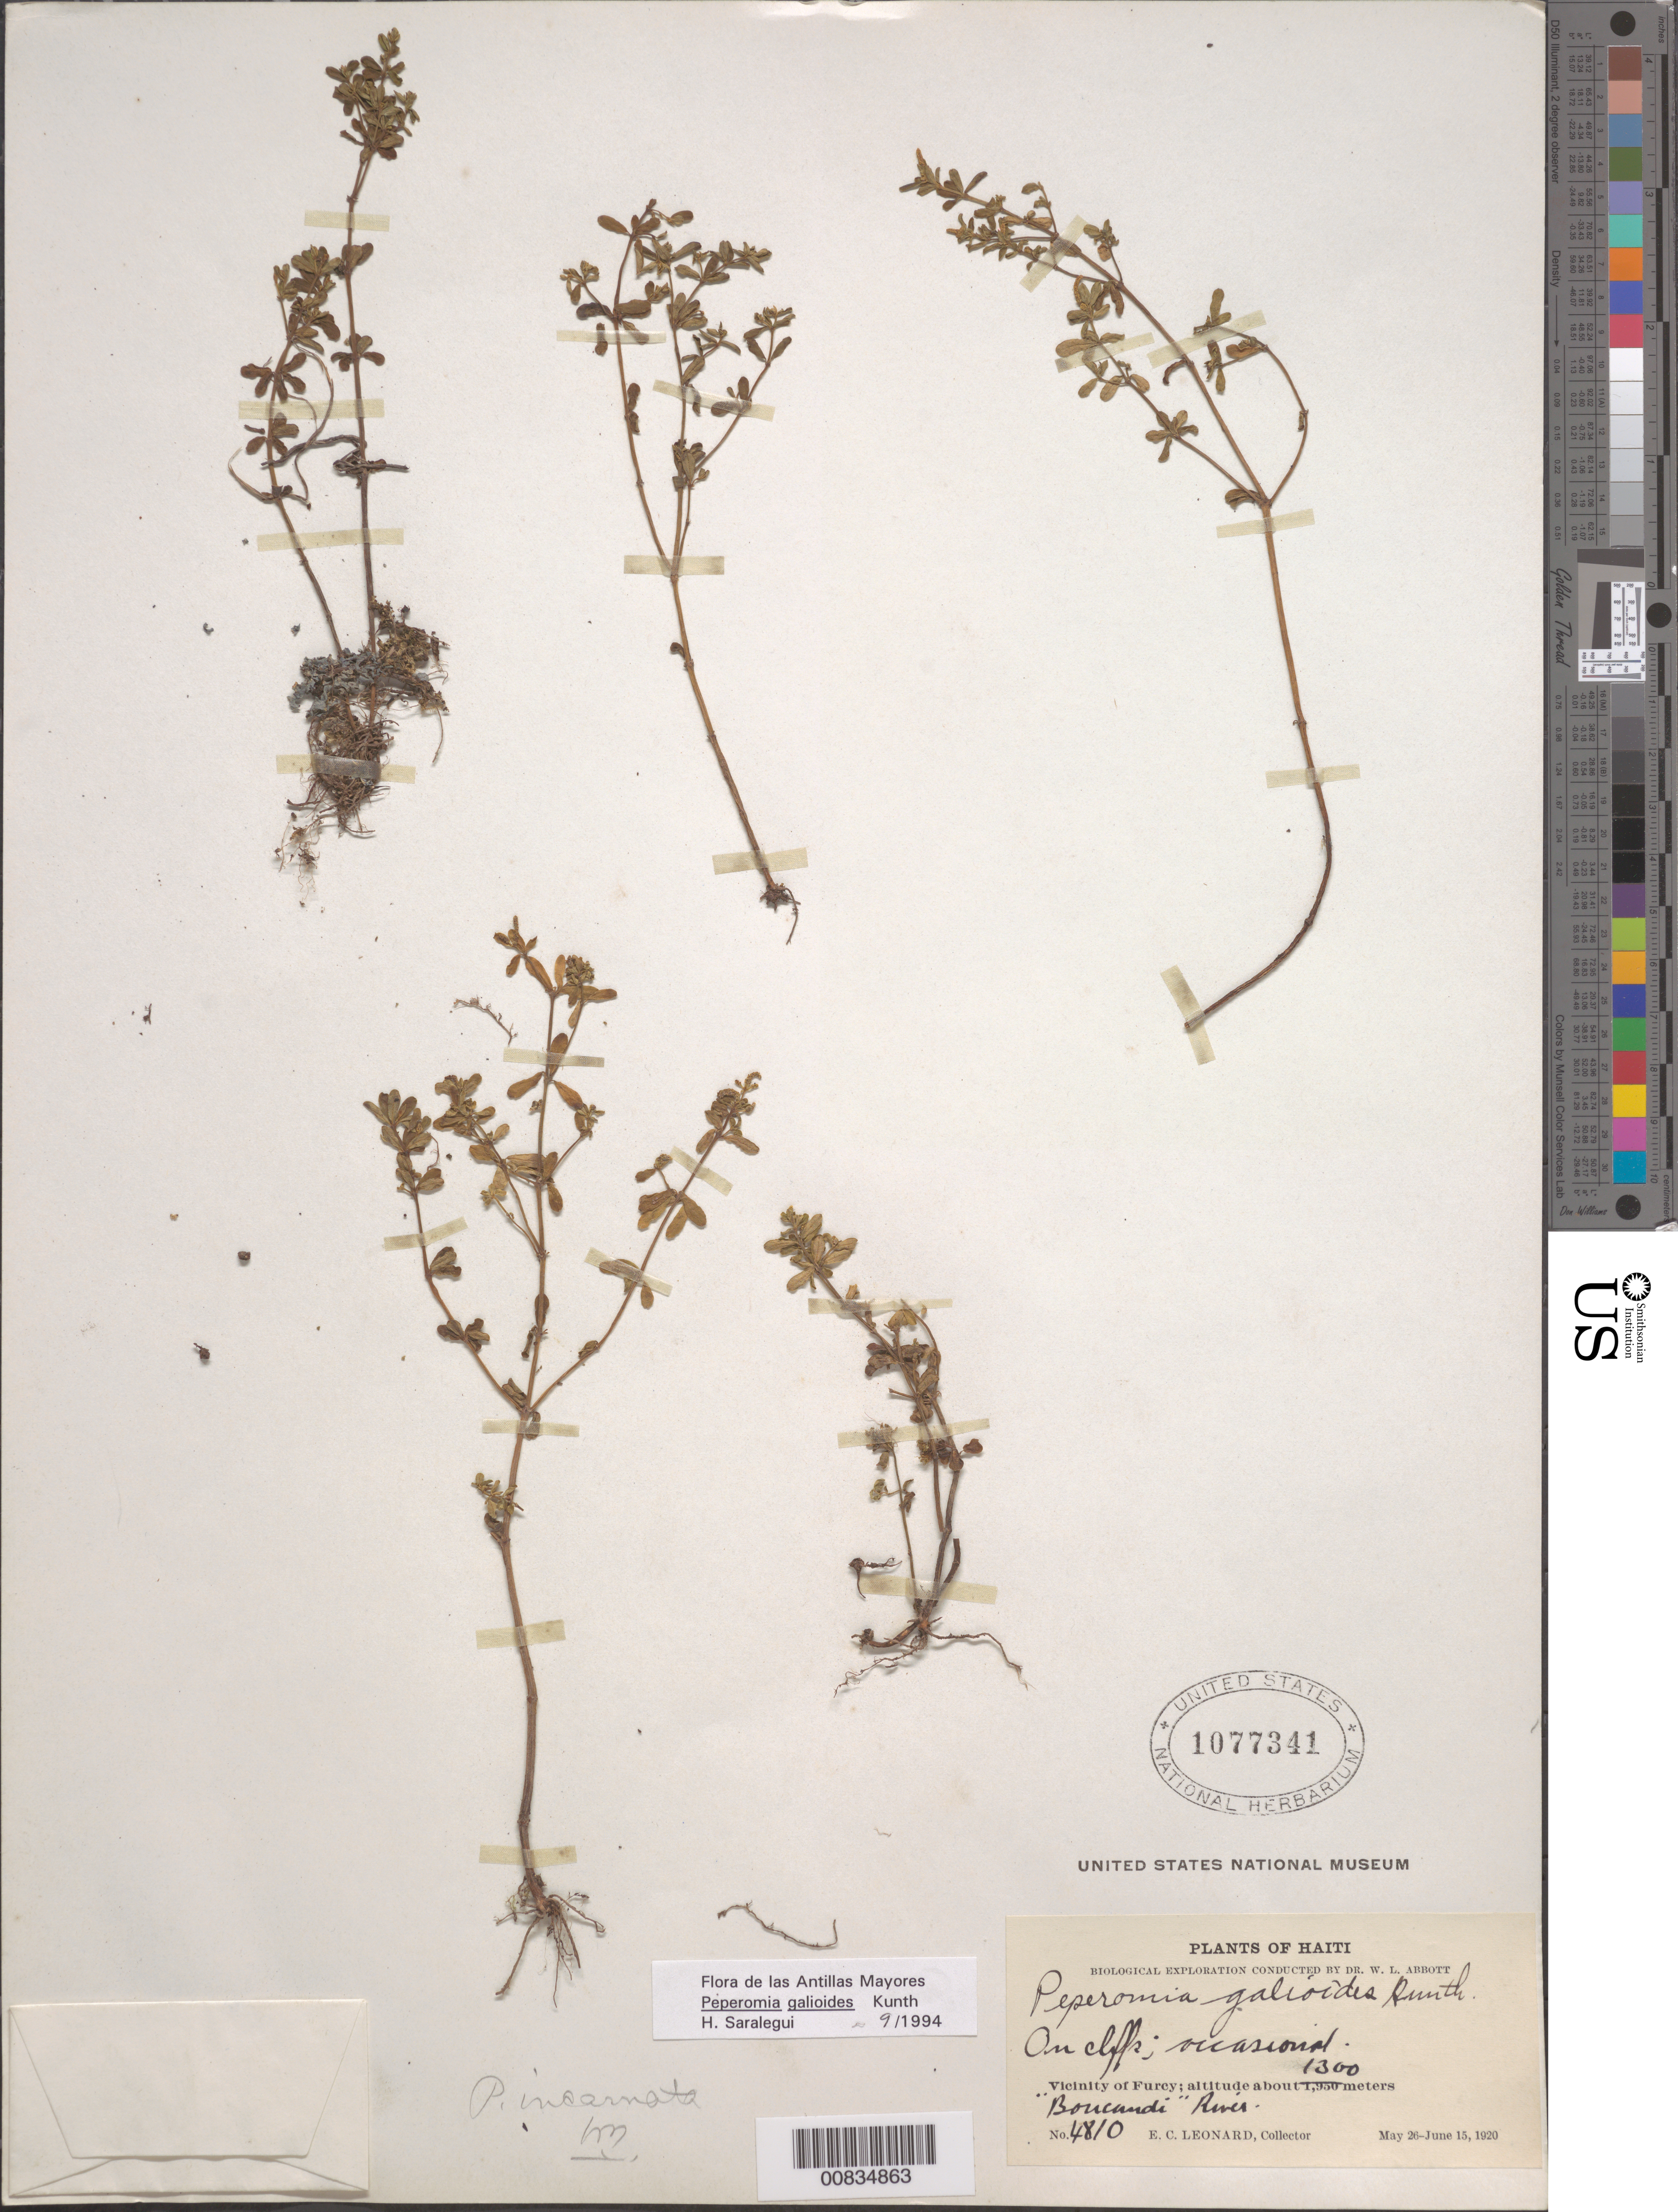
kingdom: Plantae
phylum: Tracheophyta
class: Magnoliopsida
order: Piperales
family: Piperaceae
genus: Peperomia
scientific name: Peperomia galioides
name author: Kunth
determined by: Saralegui Boza, H., (HAJB), Jardin Botanico Nacional (Habana)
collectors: E. C. Leonard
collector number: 4810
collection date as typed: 26 May 1920 to 15 Jun 1920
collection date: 1920-05-26/1920-06-15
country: Haiti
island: Hispaniola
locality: Vicinity of Furcy. "Boucandi" River.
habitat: On cliffs.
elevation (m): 1300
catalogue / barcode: US 1077341